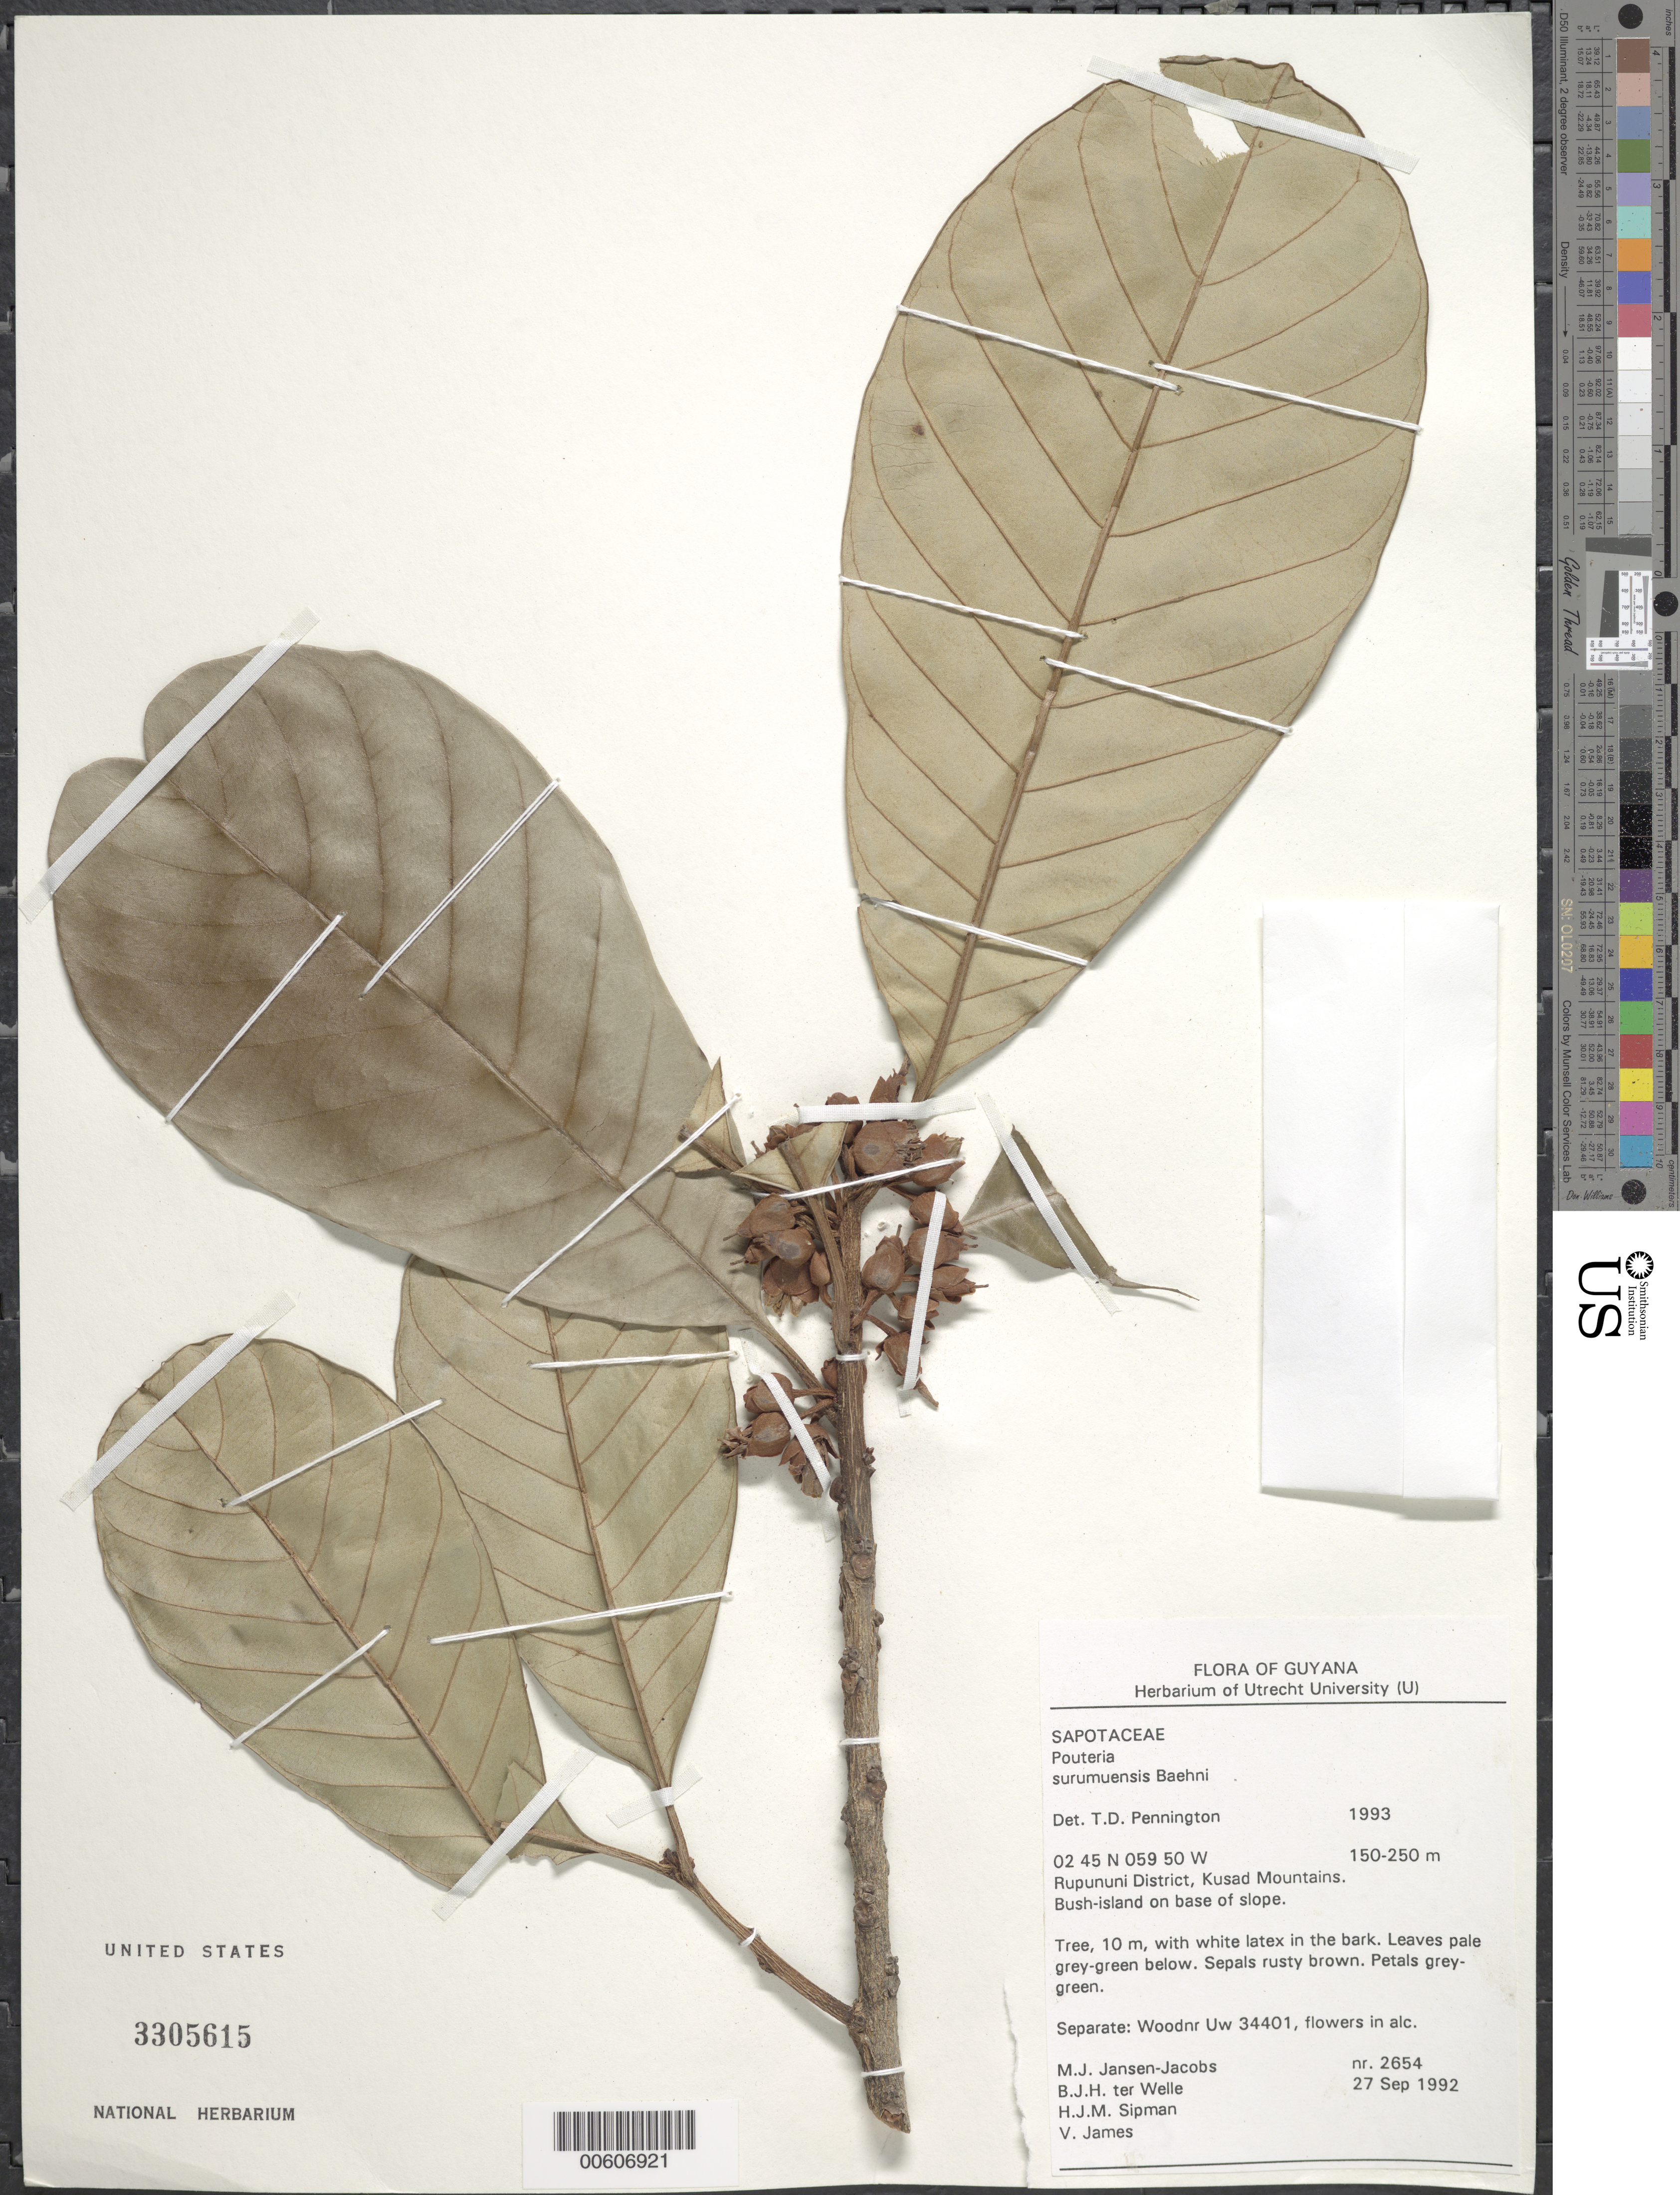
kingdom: Plantae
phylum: Tracheophyta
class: Magnoliopsida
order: Ericales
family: Sapotaceae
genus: Pouteria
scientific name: Pouteria surumuensis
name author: Baehni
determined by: Pennington, T. D., (K)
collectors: M. J. Jansen-Jacobs, B. Welle, H. J. M. Sipman & V. James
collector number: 2654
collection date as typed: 27-Sep-92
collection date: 1992-09-27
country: Guyana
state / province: U. Takutu-U. Essequibo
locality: Kusad Mountains, Rupununi District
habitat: Bush island on base of slope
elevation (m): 150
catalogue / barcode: US 3305615